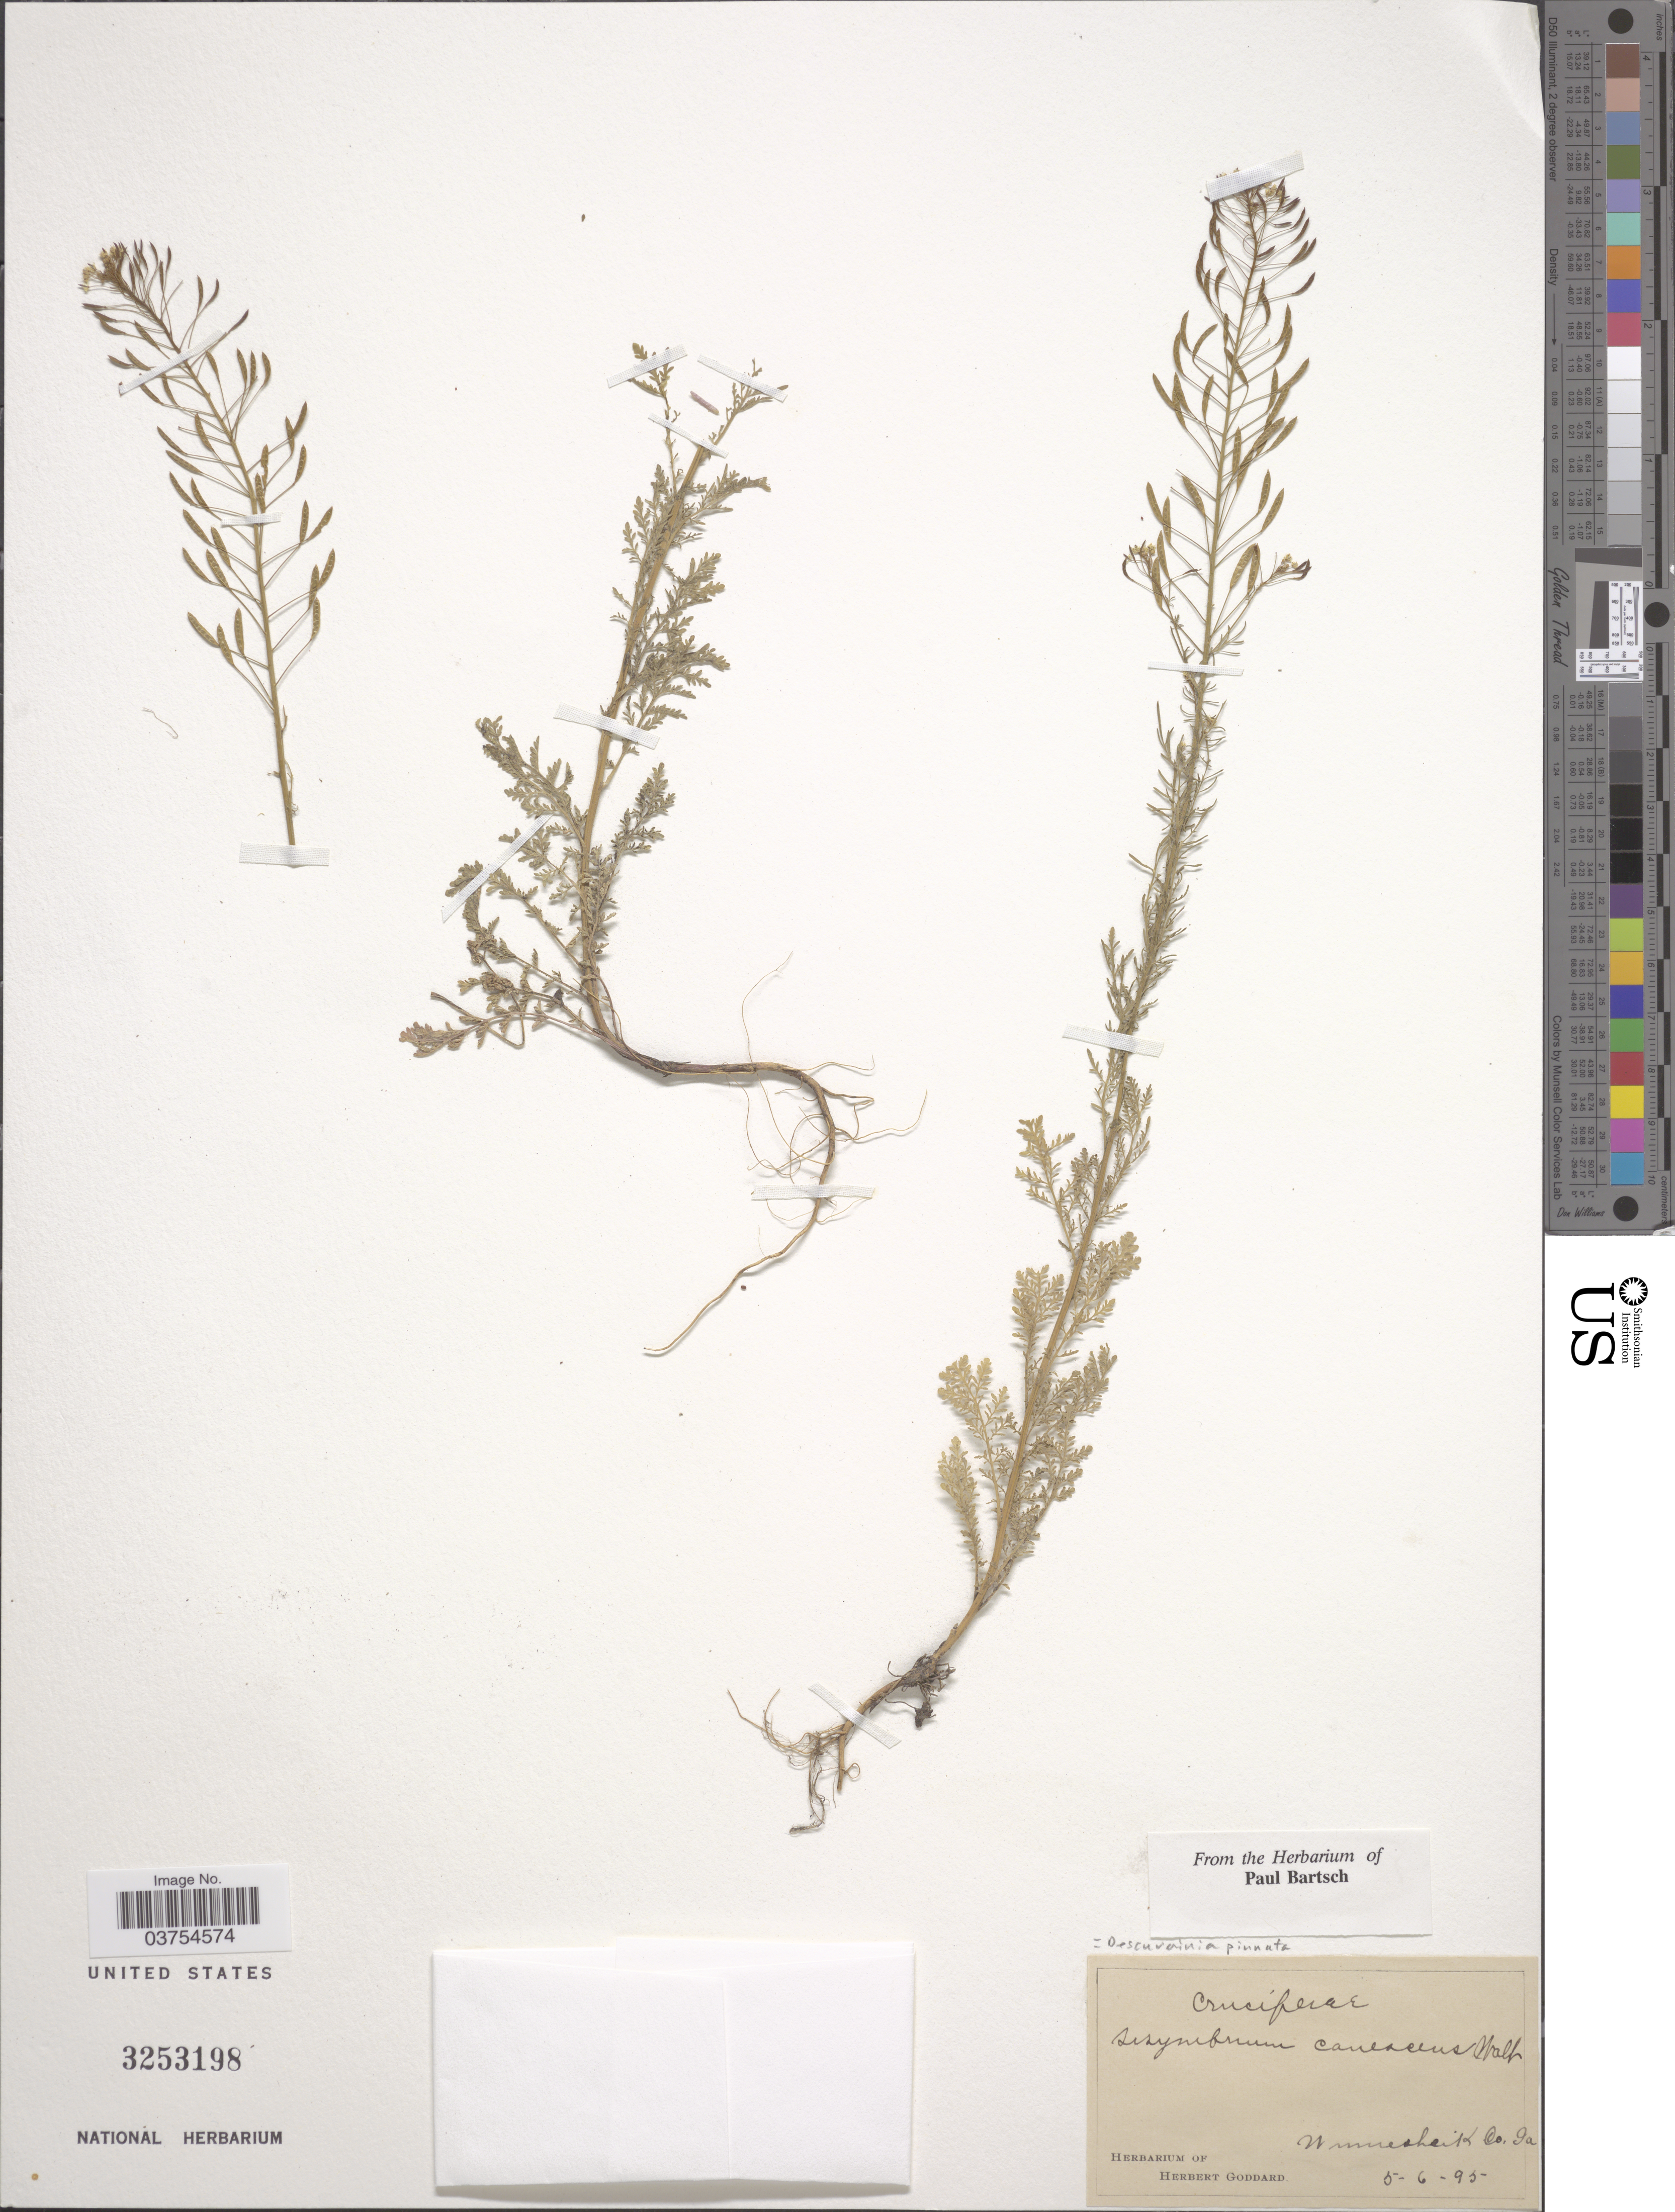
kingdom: Plantae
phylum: Tracheophyta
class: Magnoliopsida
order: Brassicales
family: Brassicaceae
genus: Descurainia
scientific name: Descurainia pinnata var. sp.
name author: (C.A. Mey.)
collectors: ex herb. Herbert Goddard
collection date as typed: Transcribed d/m/y: 6/5/95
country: United States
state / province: Iowa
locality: Winneshiek Co.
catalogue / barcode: US 3253198